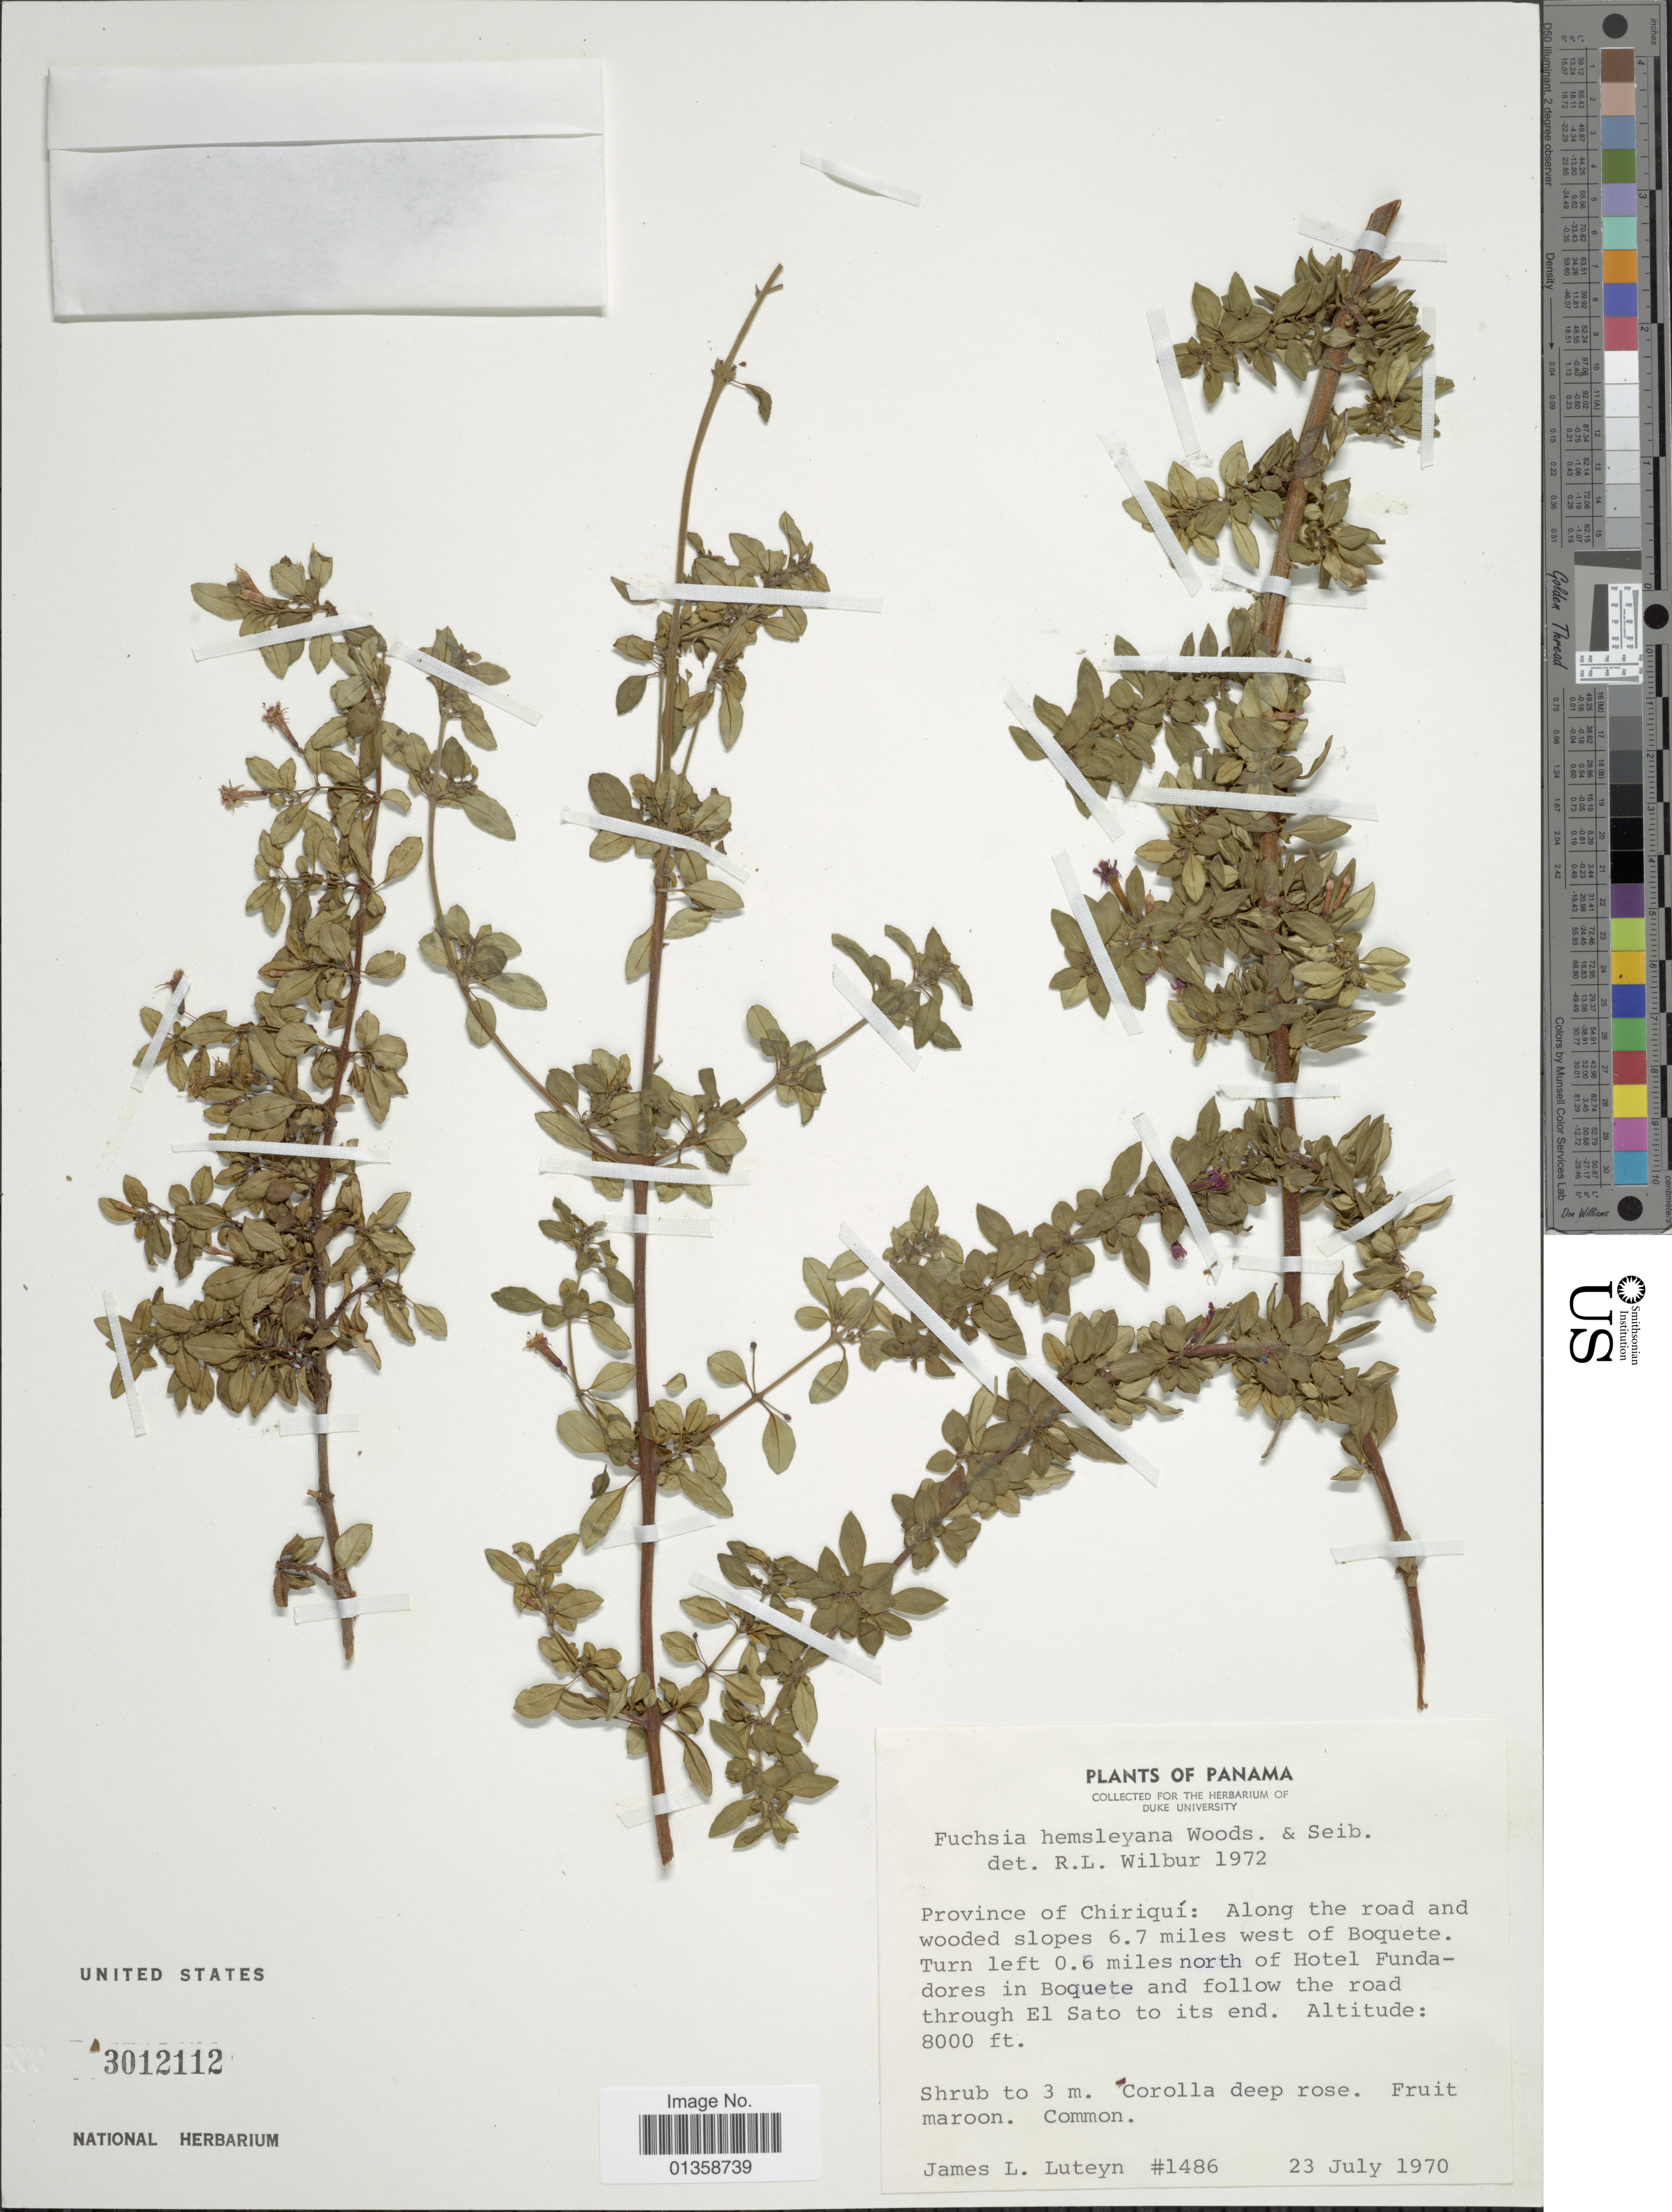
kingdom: Plantae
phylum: Tracheophyta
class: Magnoliopsida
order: Myrtales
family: Onagraceae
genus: Fuchsia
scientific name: Fuchsia microphylla subsp. hemsleyana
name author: (Woodson & Seibert) Breedlove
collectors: J. L. Luteyn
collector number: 1486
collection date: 1970-07-23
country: Panama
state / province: Chiriqui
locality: Along the road and wooded slopes 6.7 miles west of Boquete. Turn left 0.6 miles north of Hotel Fundadores in Boquete and follow the road through El Sato to its end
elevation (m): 2438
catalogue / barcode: US 3012112